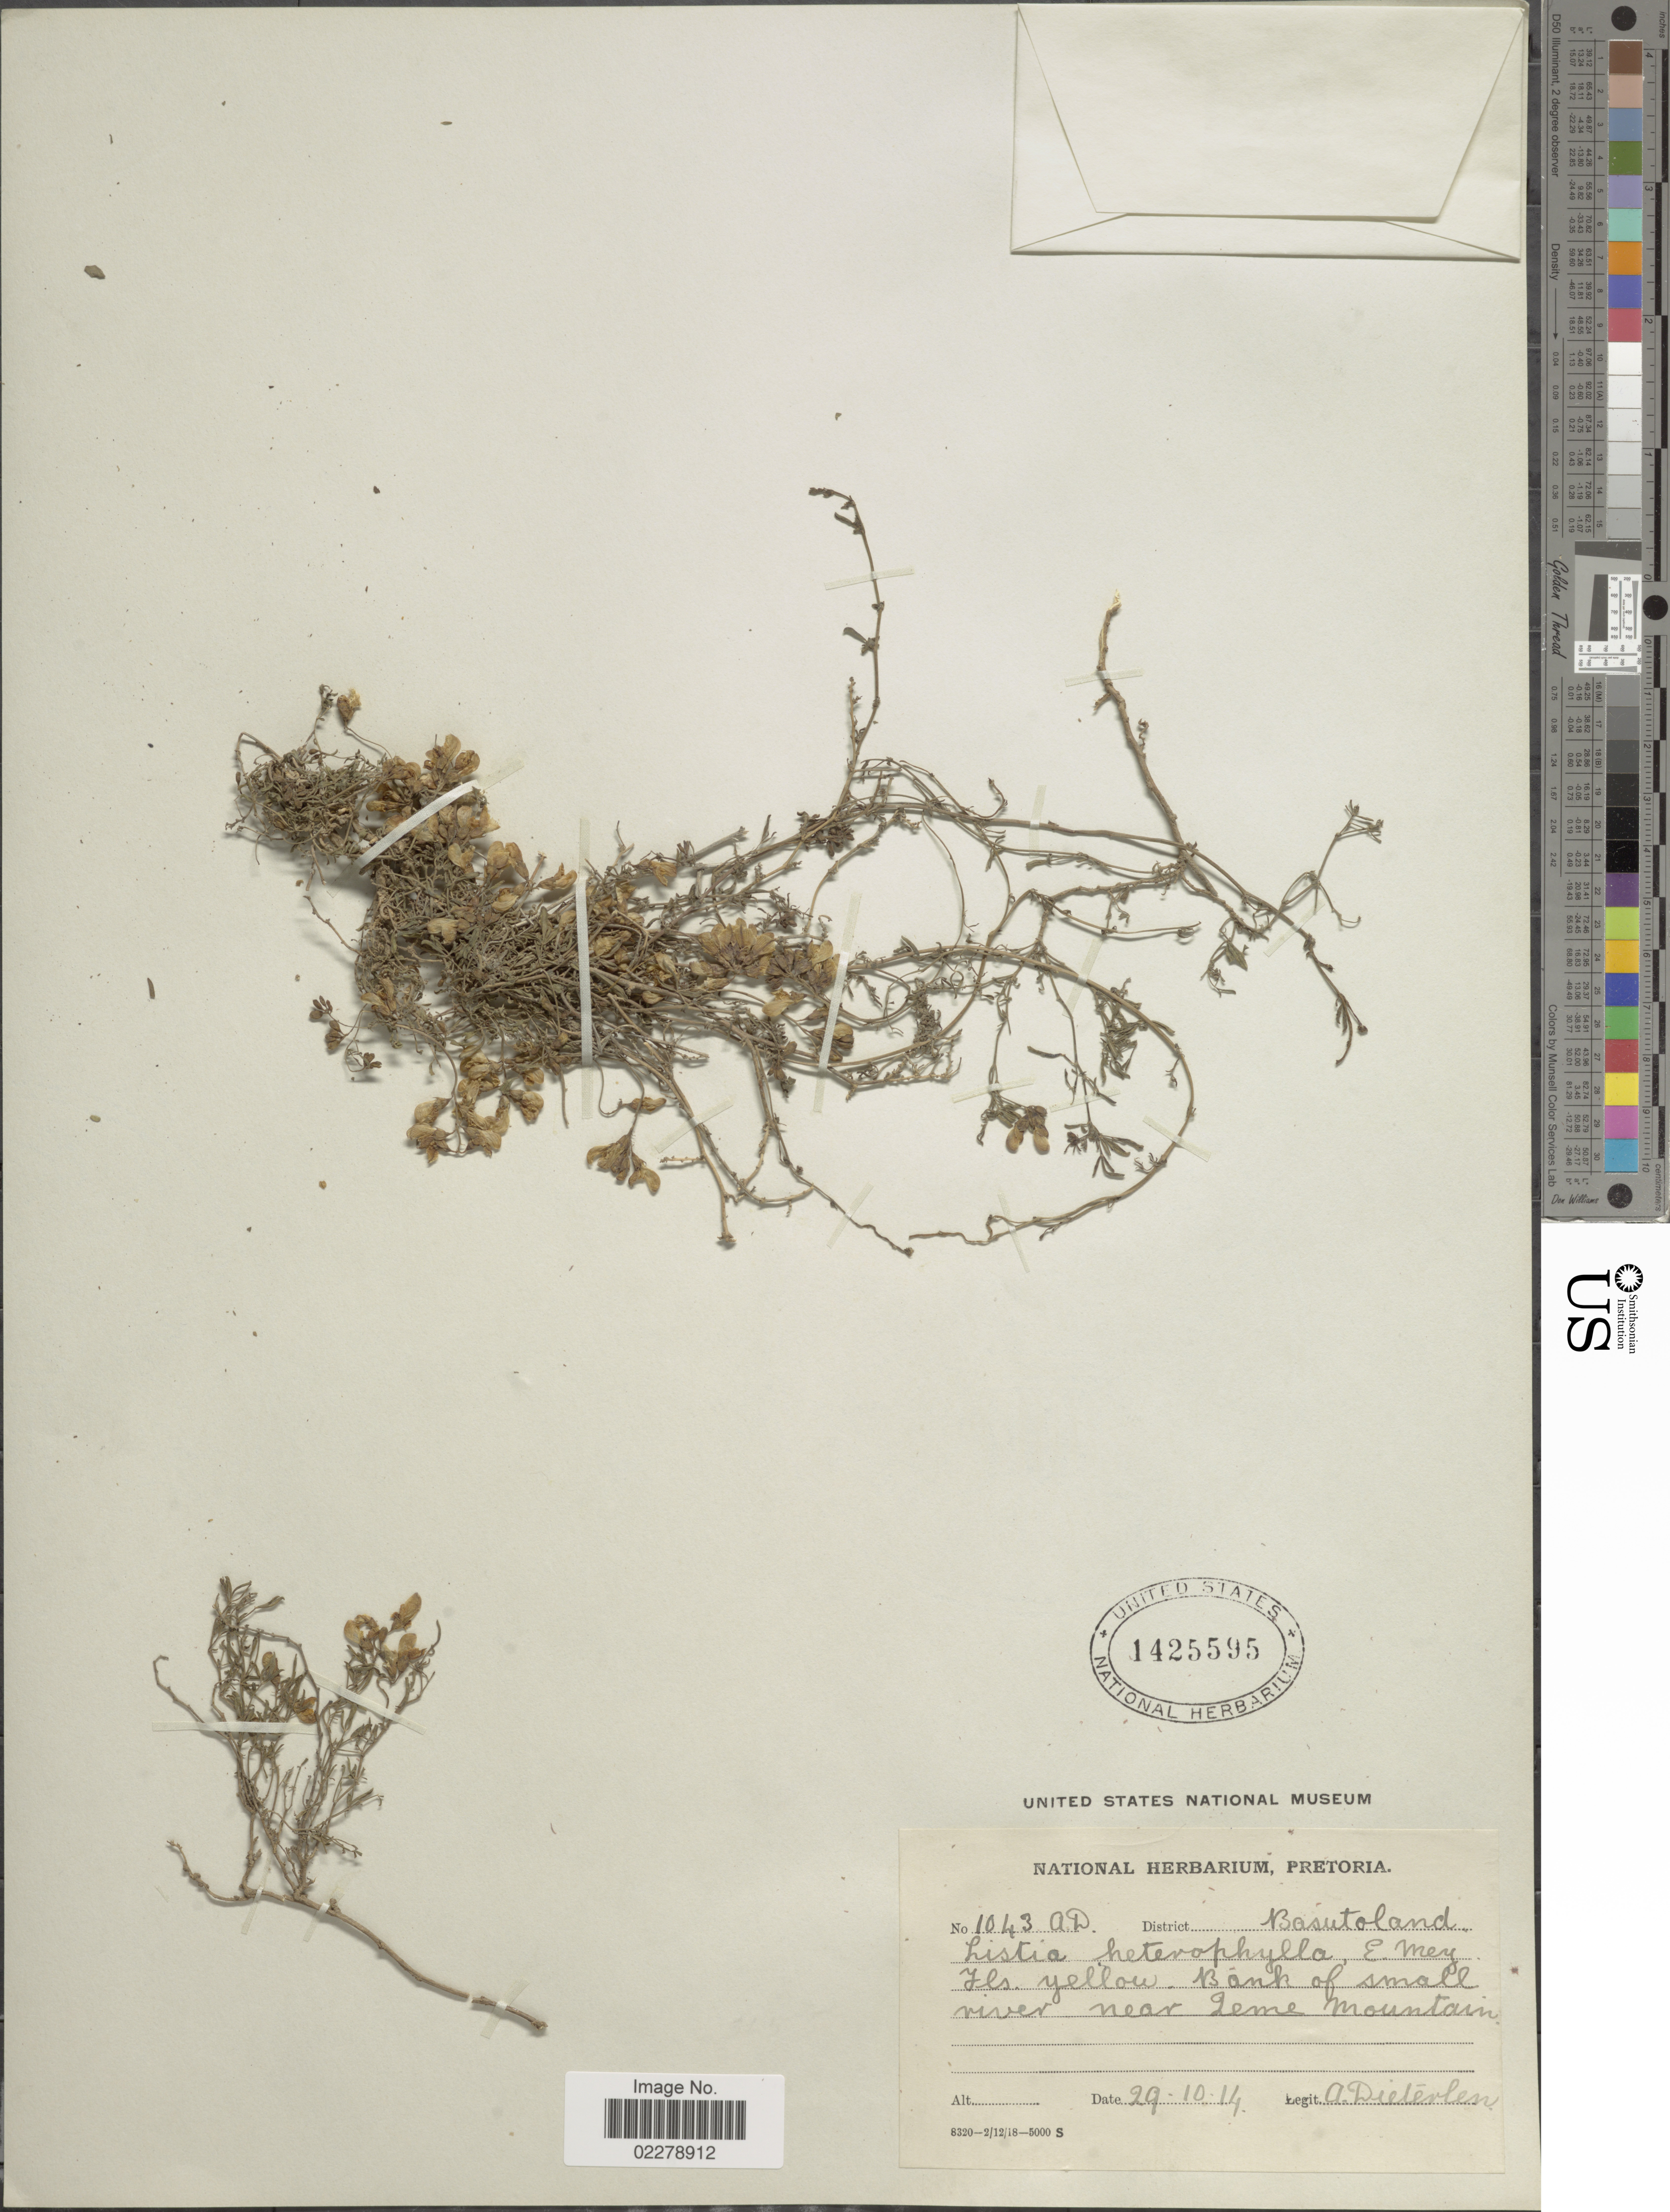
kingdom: Plantae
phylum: Tracheophyta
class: Magnoliopsida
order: Fabales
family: Fabaceae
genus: Listia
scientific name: Listia heterophylla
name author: E. Mey.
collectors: A. Dieterlen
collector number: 1043AD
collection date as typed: Transcribed d/m/y: 29/10/14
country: Lesotho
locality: District Bastouland. Bank of small river near Zeme Mountain [interpreted]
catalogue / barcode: US 1425595